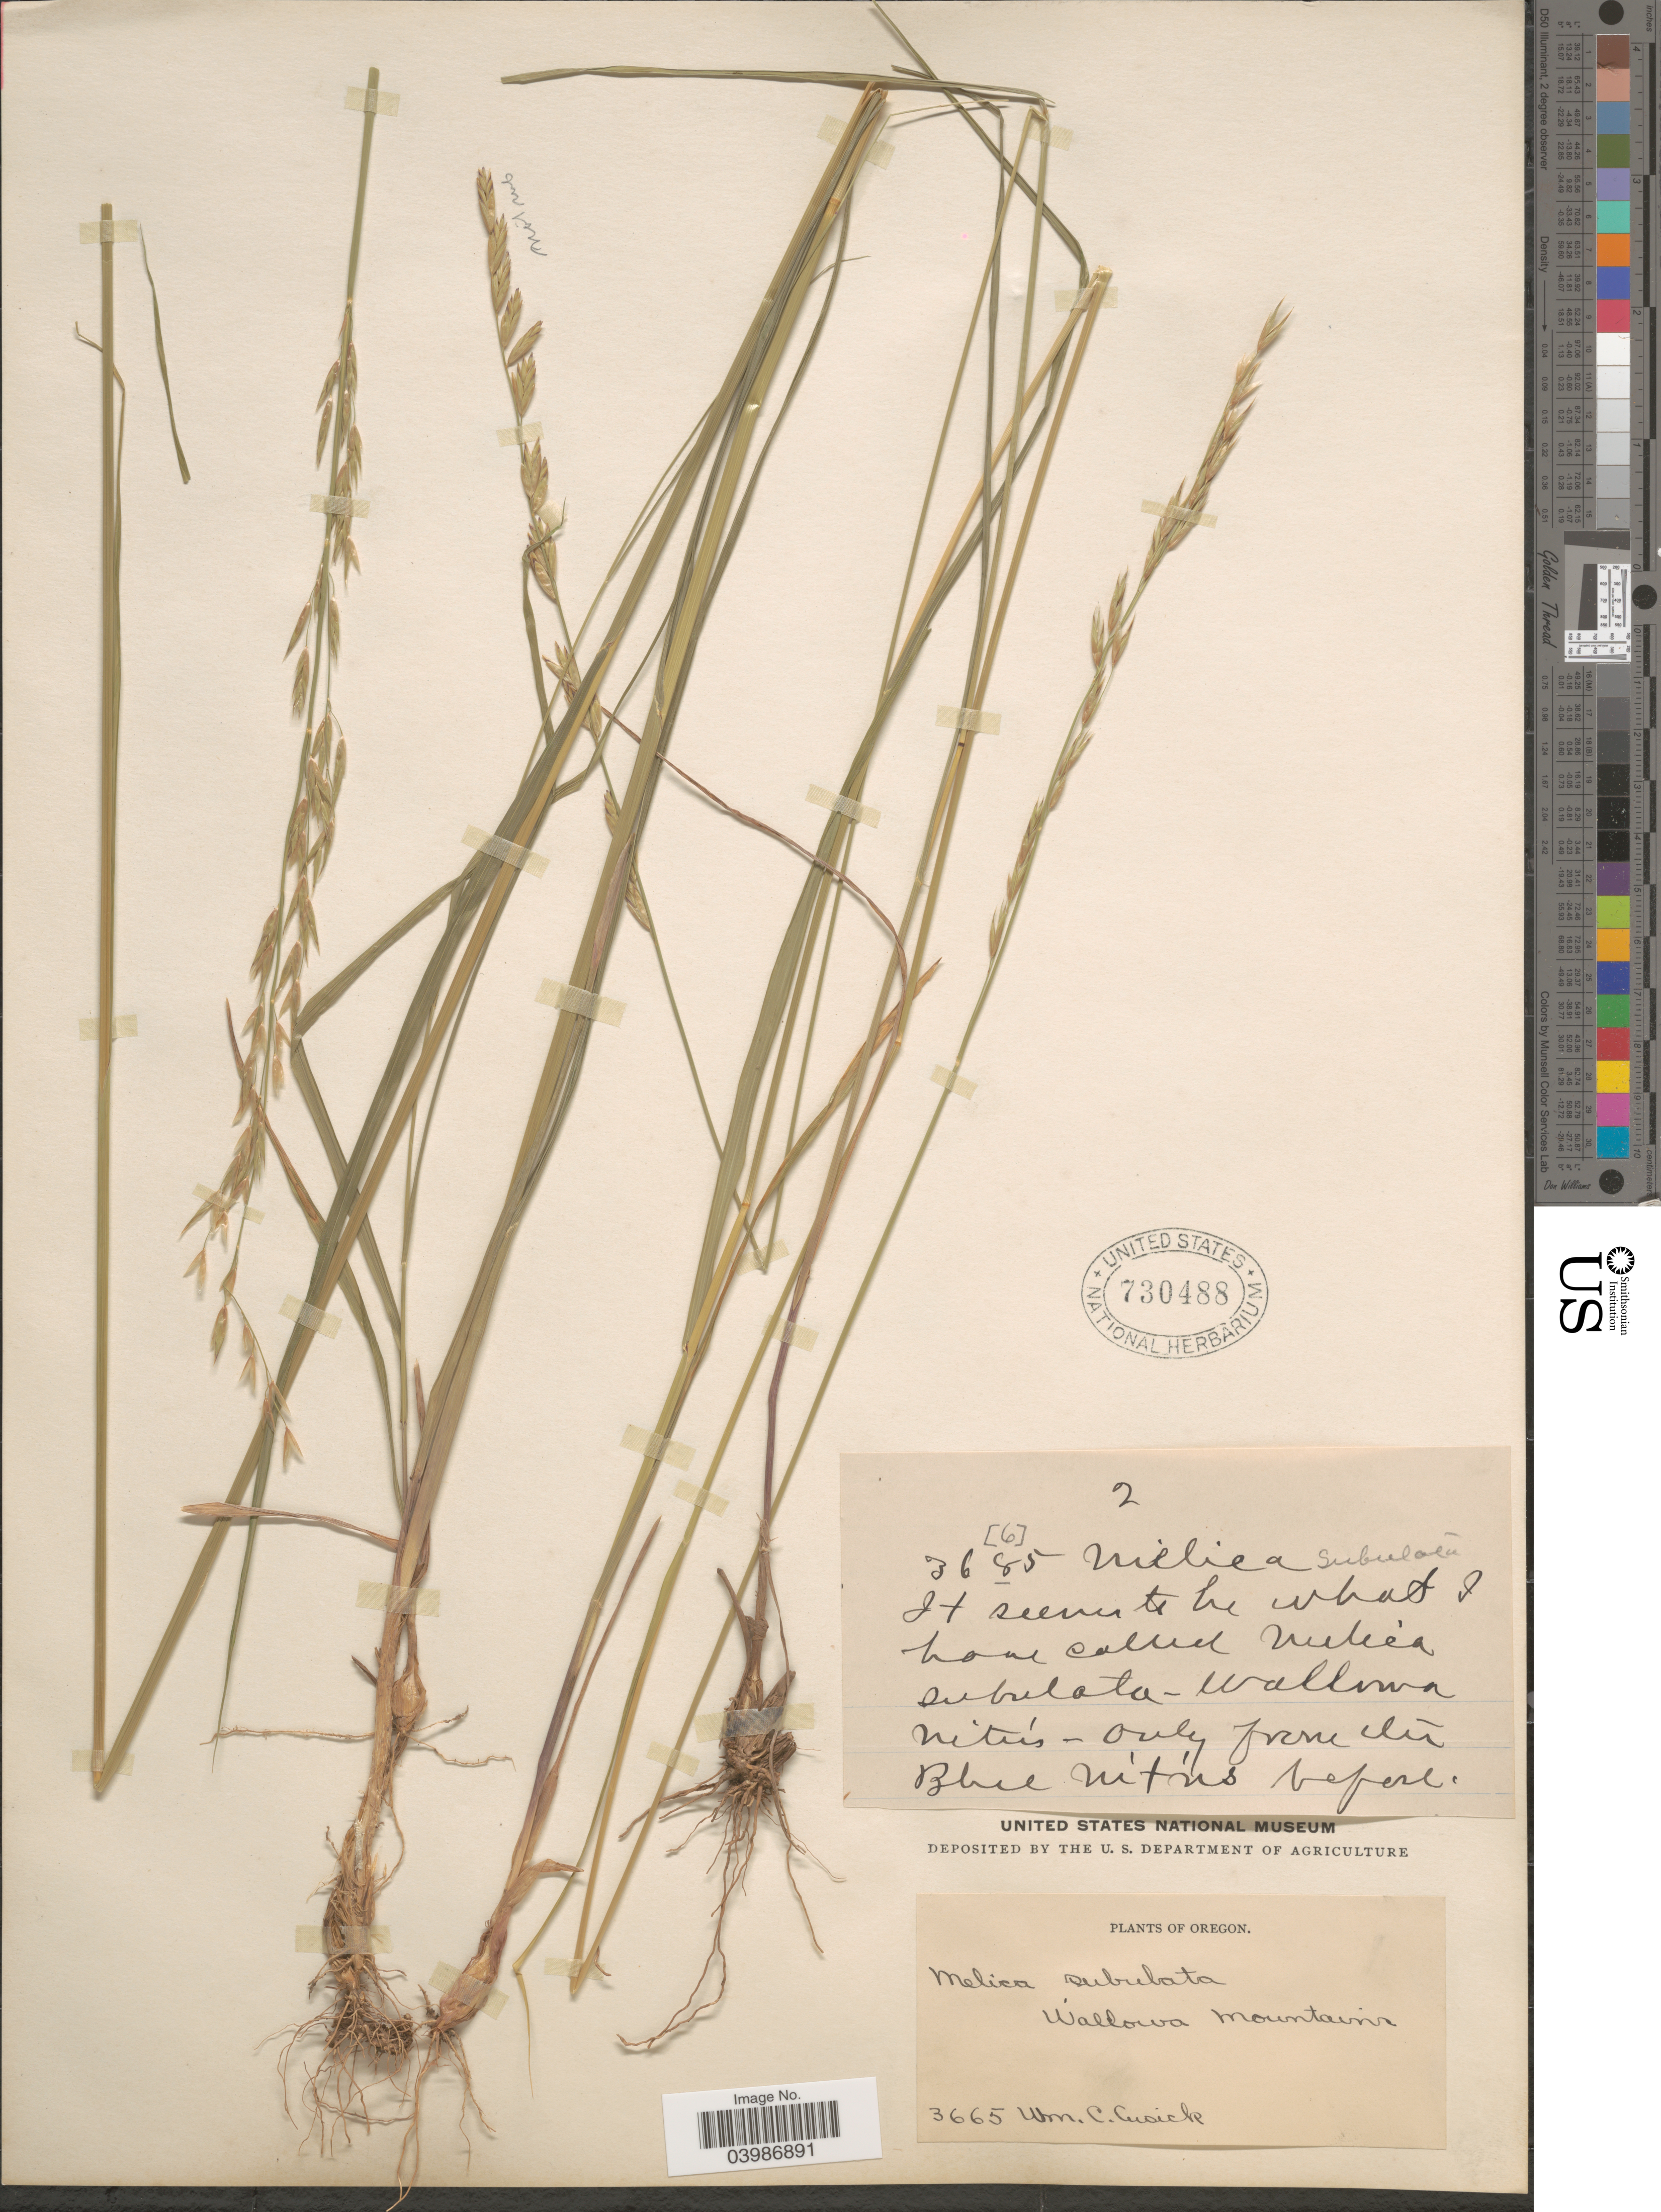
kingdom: Plantae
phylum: Tracheophyta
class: Liliopsida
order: Poales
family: Poaceae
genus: Melica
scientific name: Melica subulata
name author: (Griseb.) Scribn.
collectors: W. C. Cusick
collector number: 3665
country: United States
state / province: Oregon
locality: Wallowa Mountains.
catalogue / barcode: US 730488